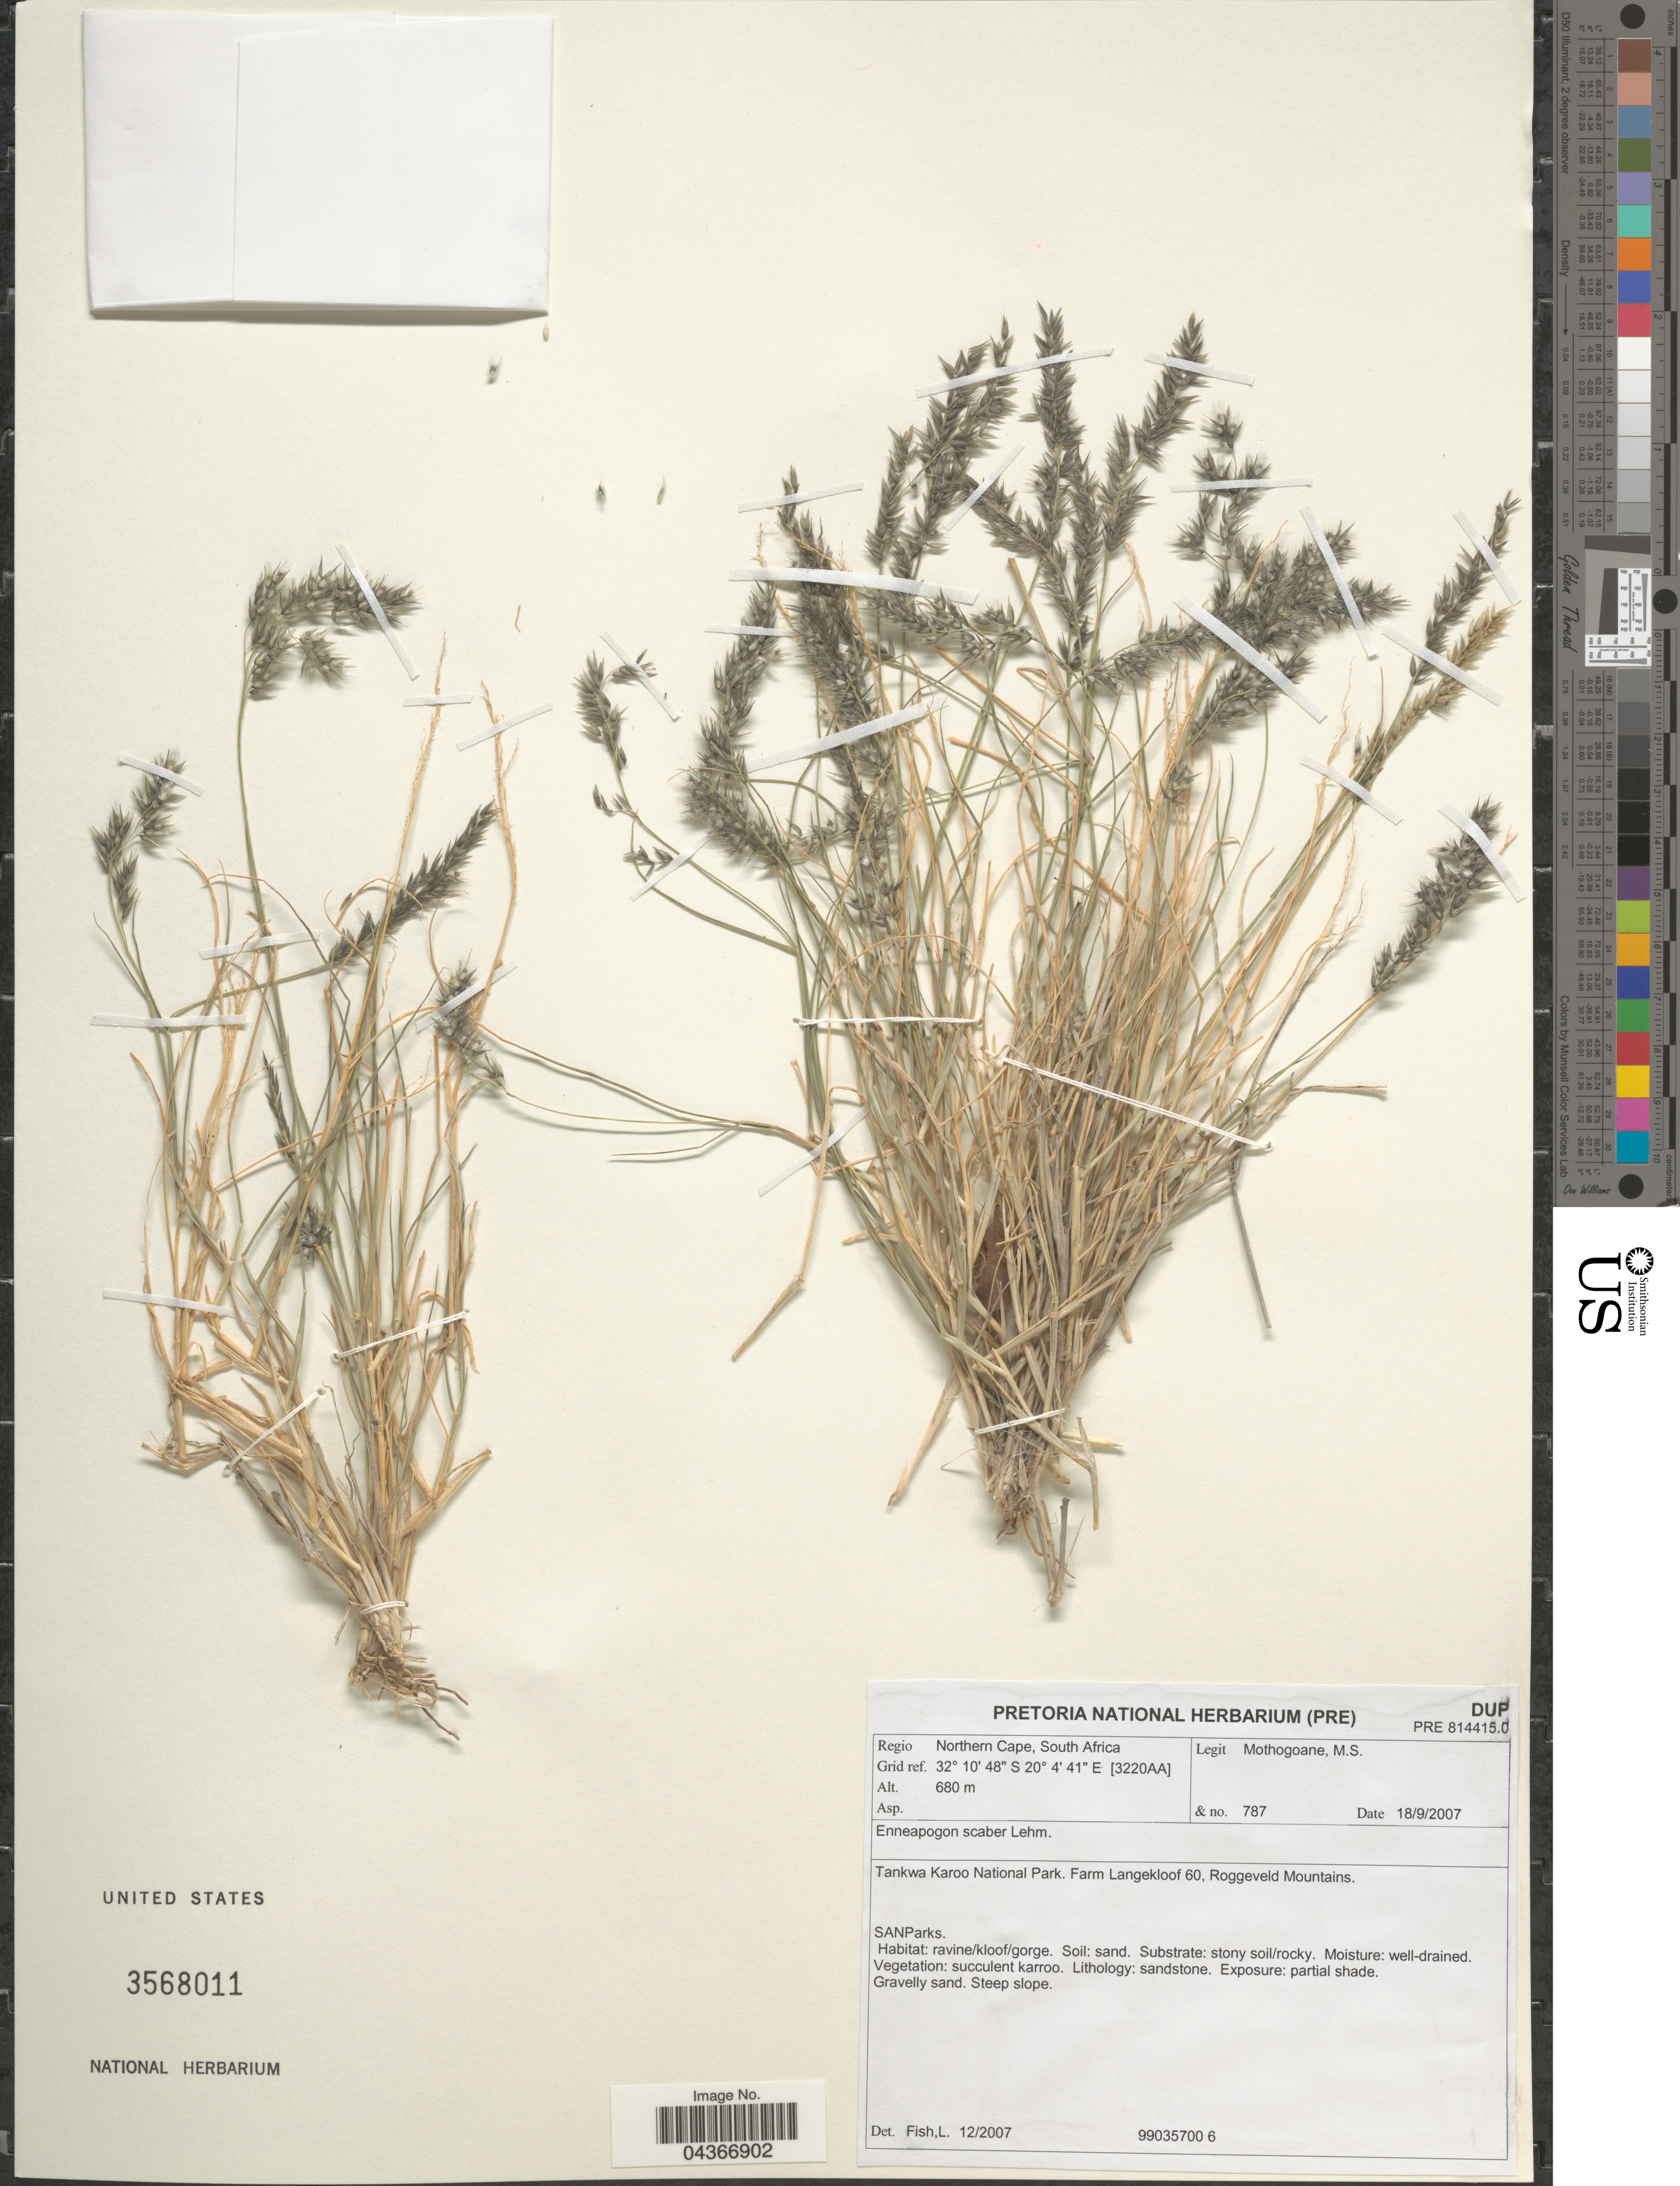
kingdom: Plantae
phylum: Tracheophyta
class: Liliopsida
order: Poales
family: Poaceae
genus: Enneapogon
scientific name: Enneapogon scaber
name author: Lehm.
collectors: M. Mothogoane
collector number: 787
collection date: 2007-09-18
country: South Africa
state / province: Northern Cape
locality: Regio Northern Cape. Grid ref. [3220AA]. Tankwa Karoo National Park. Farm Langekloof 60, Roggeveld Mountains.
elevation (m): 680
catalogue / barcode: US 3568011